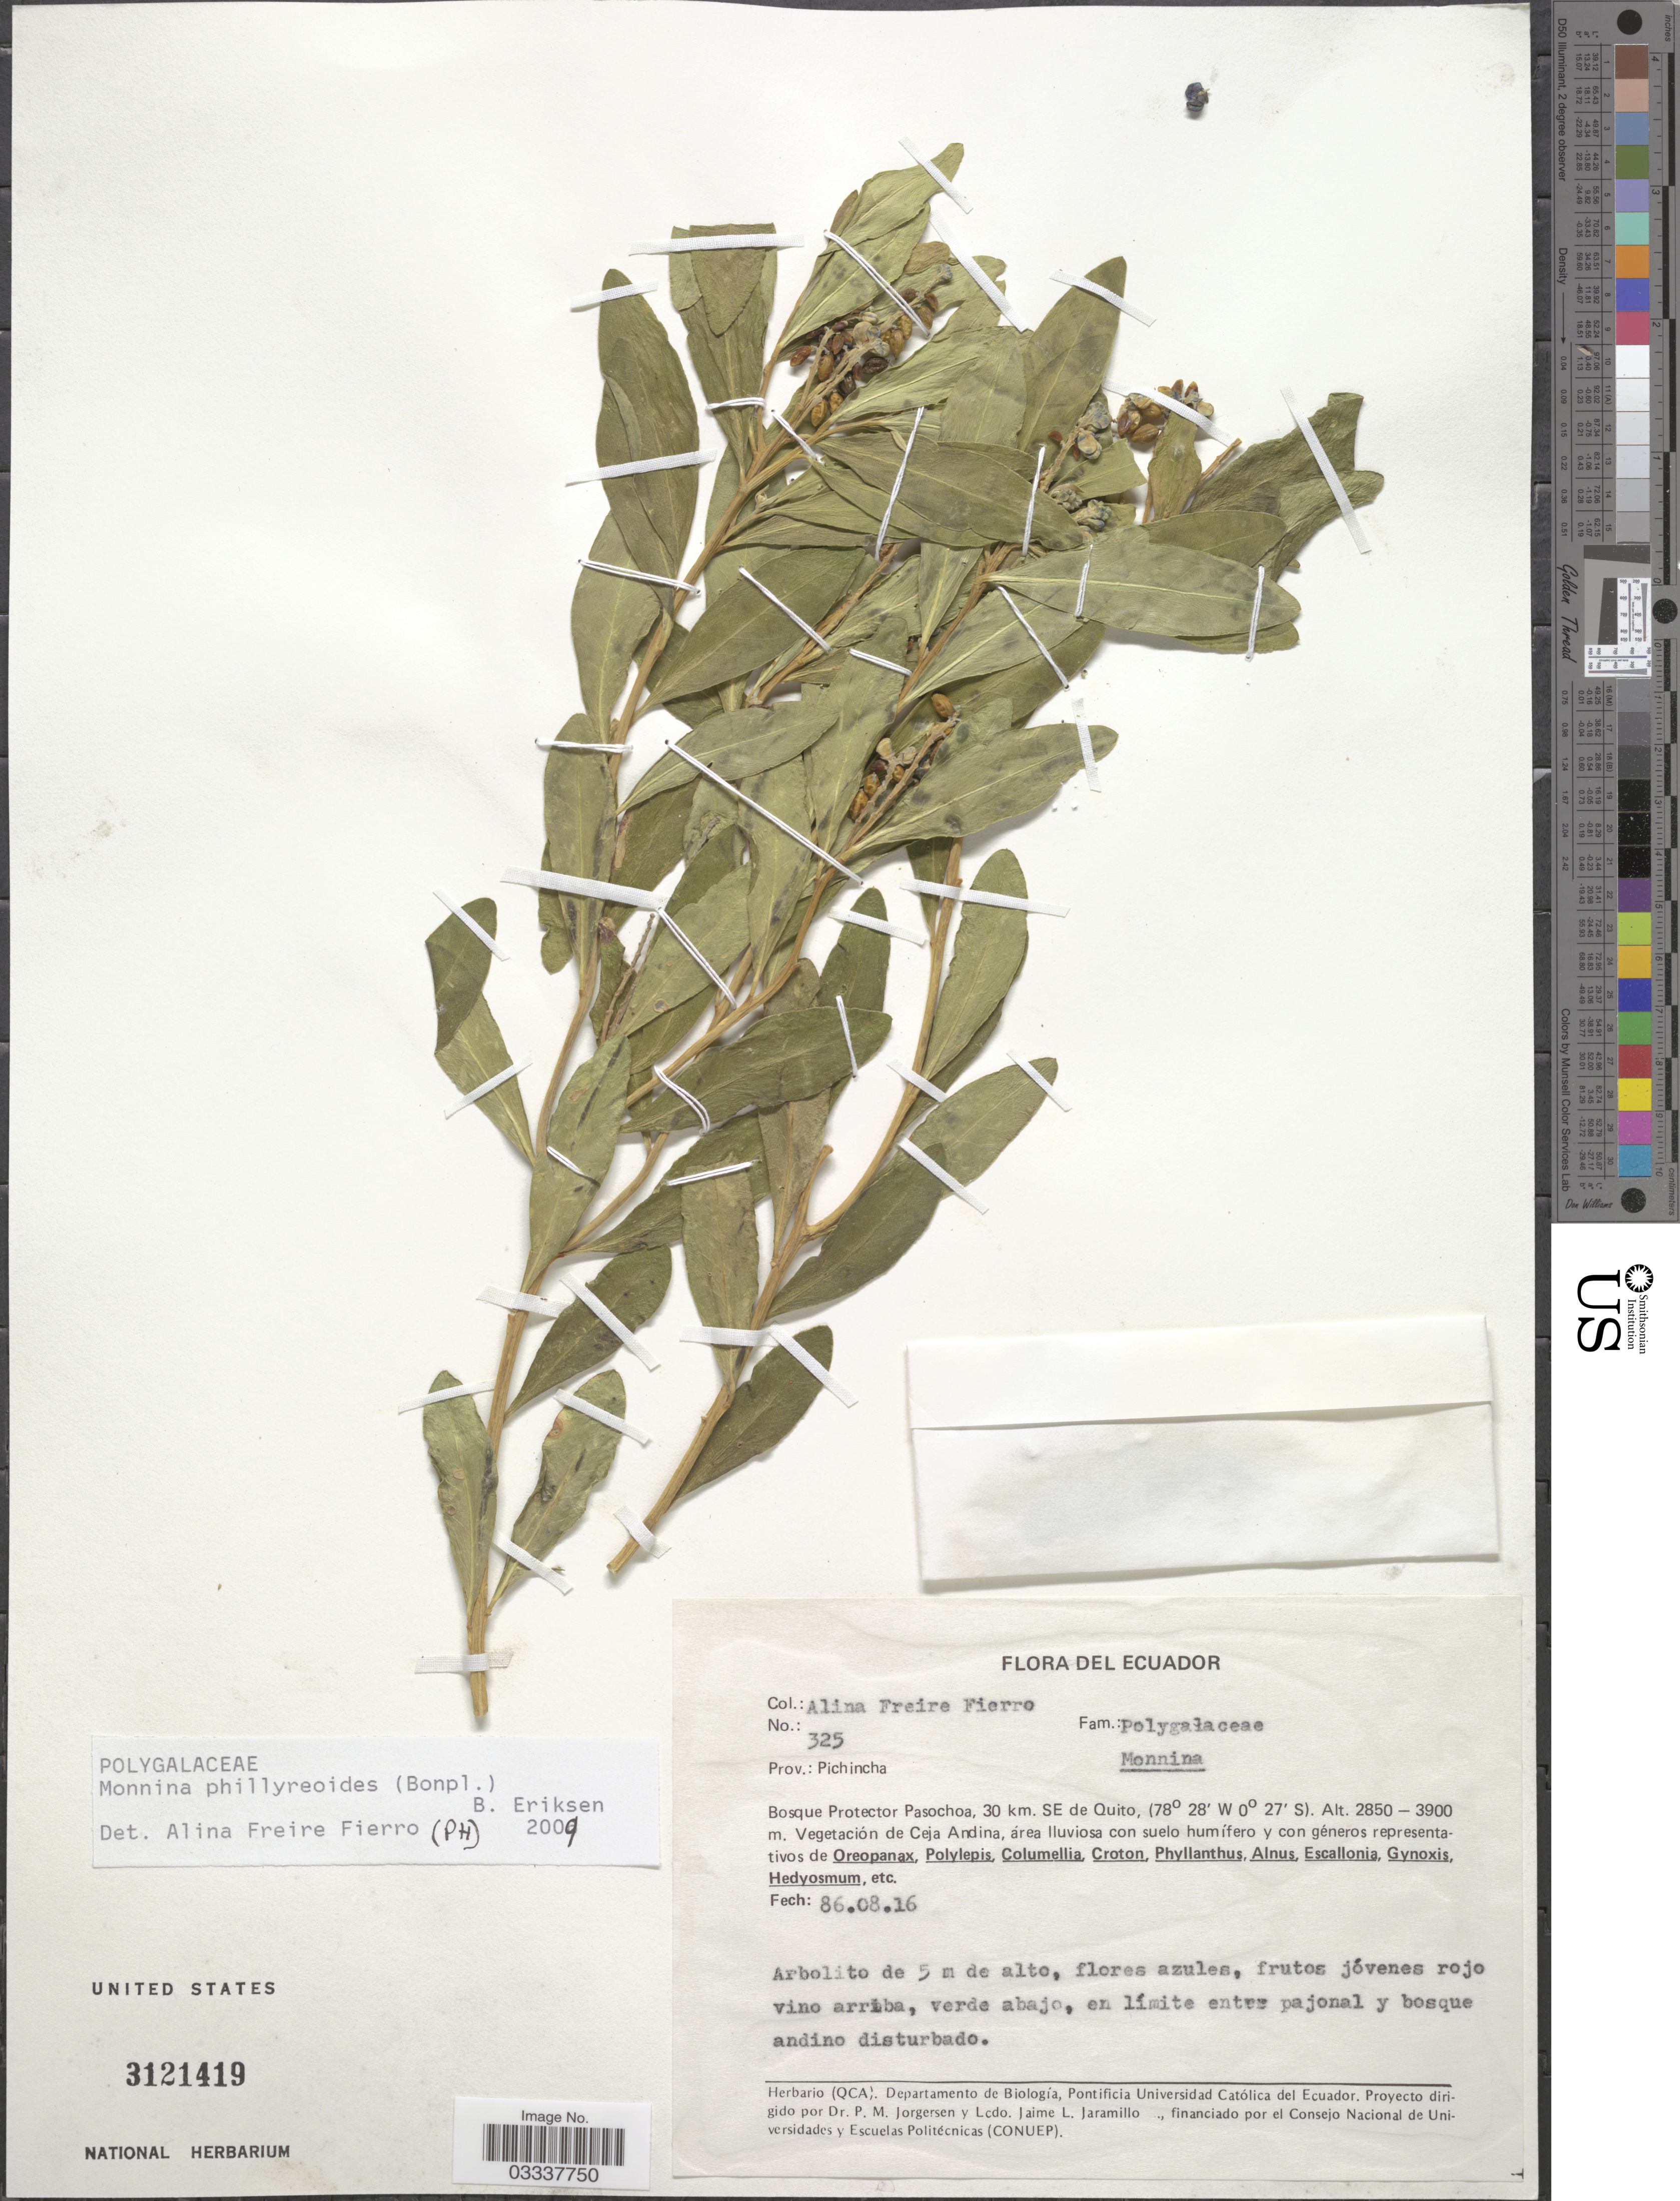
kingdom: Plantae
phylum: Tracheophyta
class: Magnoliopsida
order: Fabales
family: Polygalaceae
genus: Monnina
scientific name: Monnina phillyreoides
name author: (Bonpl.) B. Eriksen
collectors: A. Freire-Fierro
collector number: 325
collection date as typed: Transcribed d/m/y: 16/8/86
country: Ecuador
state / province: Pichincha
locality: Bosque Protector Pasochoa, 30 km. SE de Quito.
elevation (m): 2850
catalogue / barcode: US 3121419